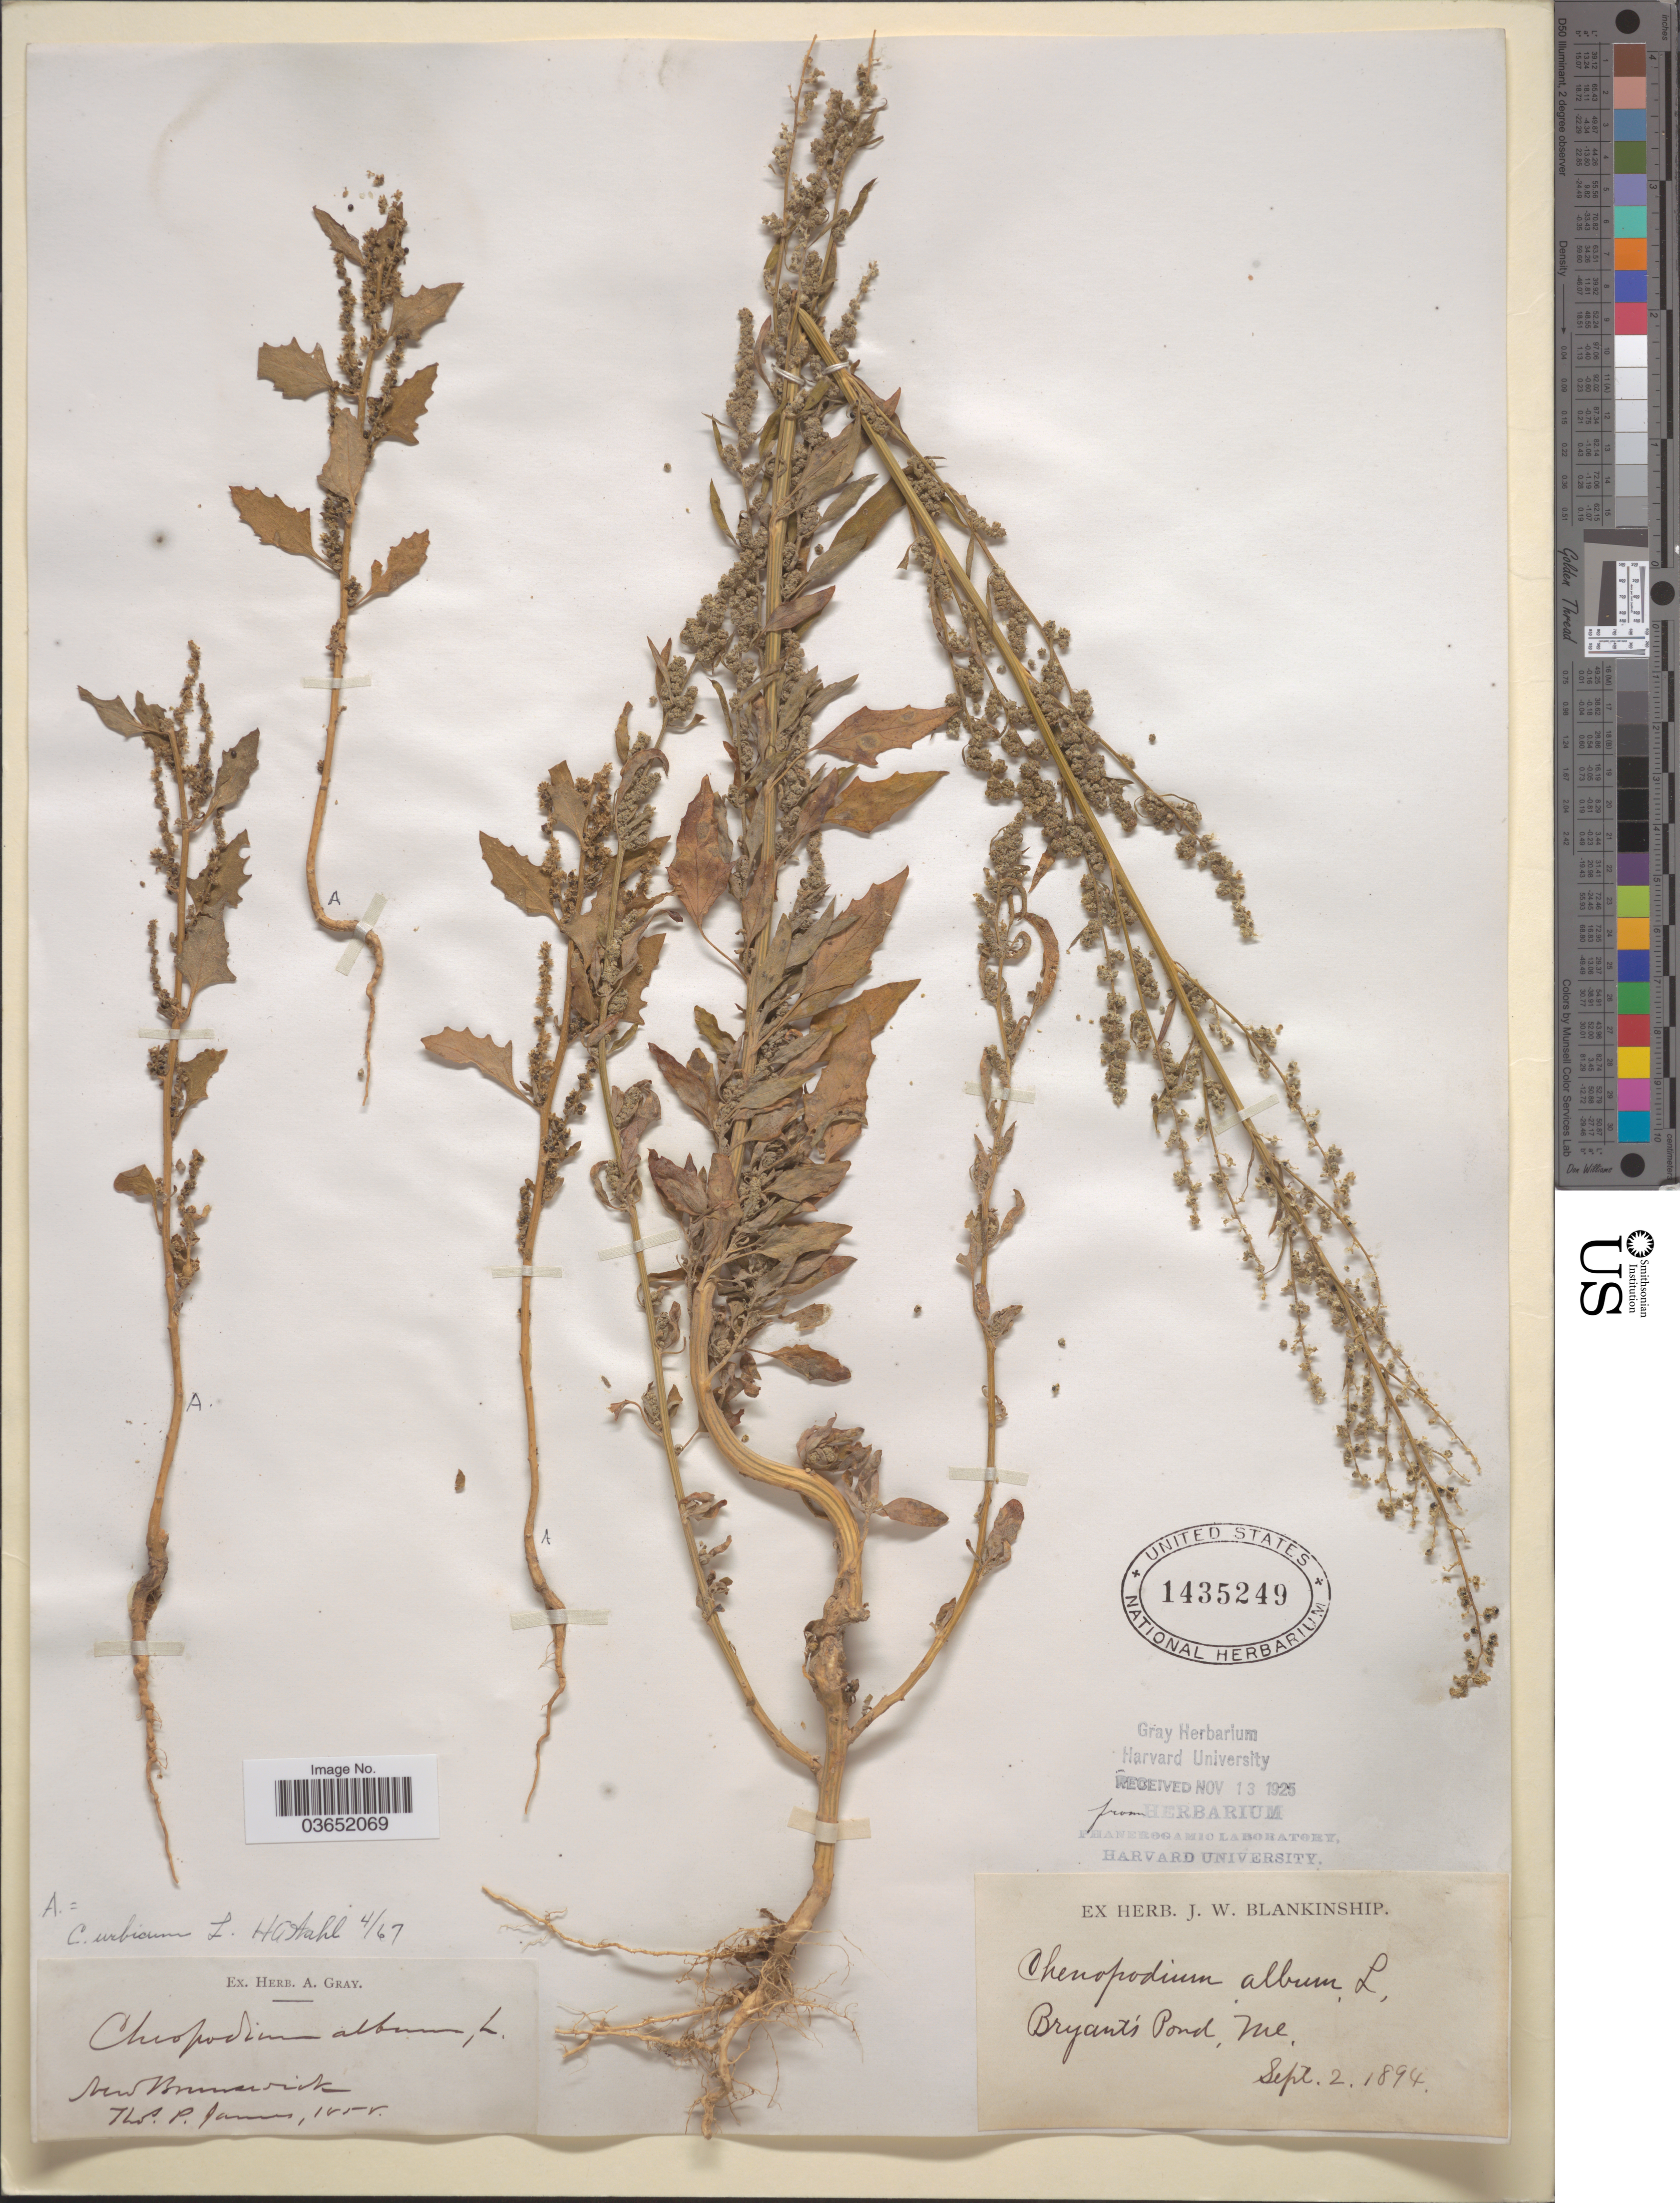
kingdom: Plantae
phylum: Tracheophyta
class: Magnoliopsida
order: Caryophyllales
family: Amaranthaceae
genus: Chenopodium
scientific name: Chenopodium album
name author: L.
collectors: ex herb. J. W. Blankinship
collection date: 1894-09-02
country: United States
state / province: Maine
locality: Bryant's Pond.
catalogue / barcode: US 1435249-2